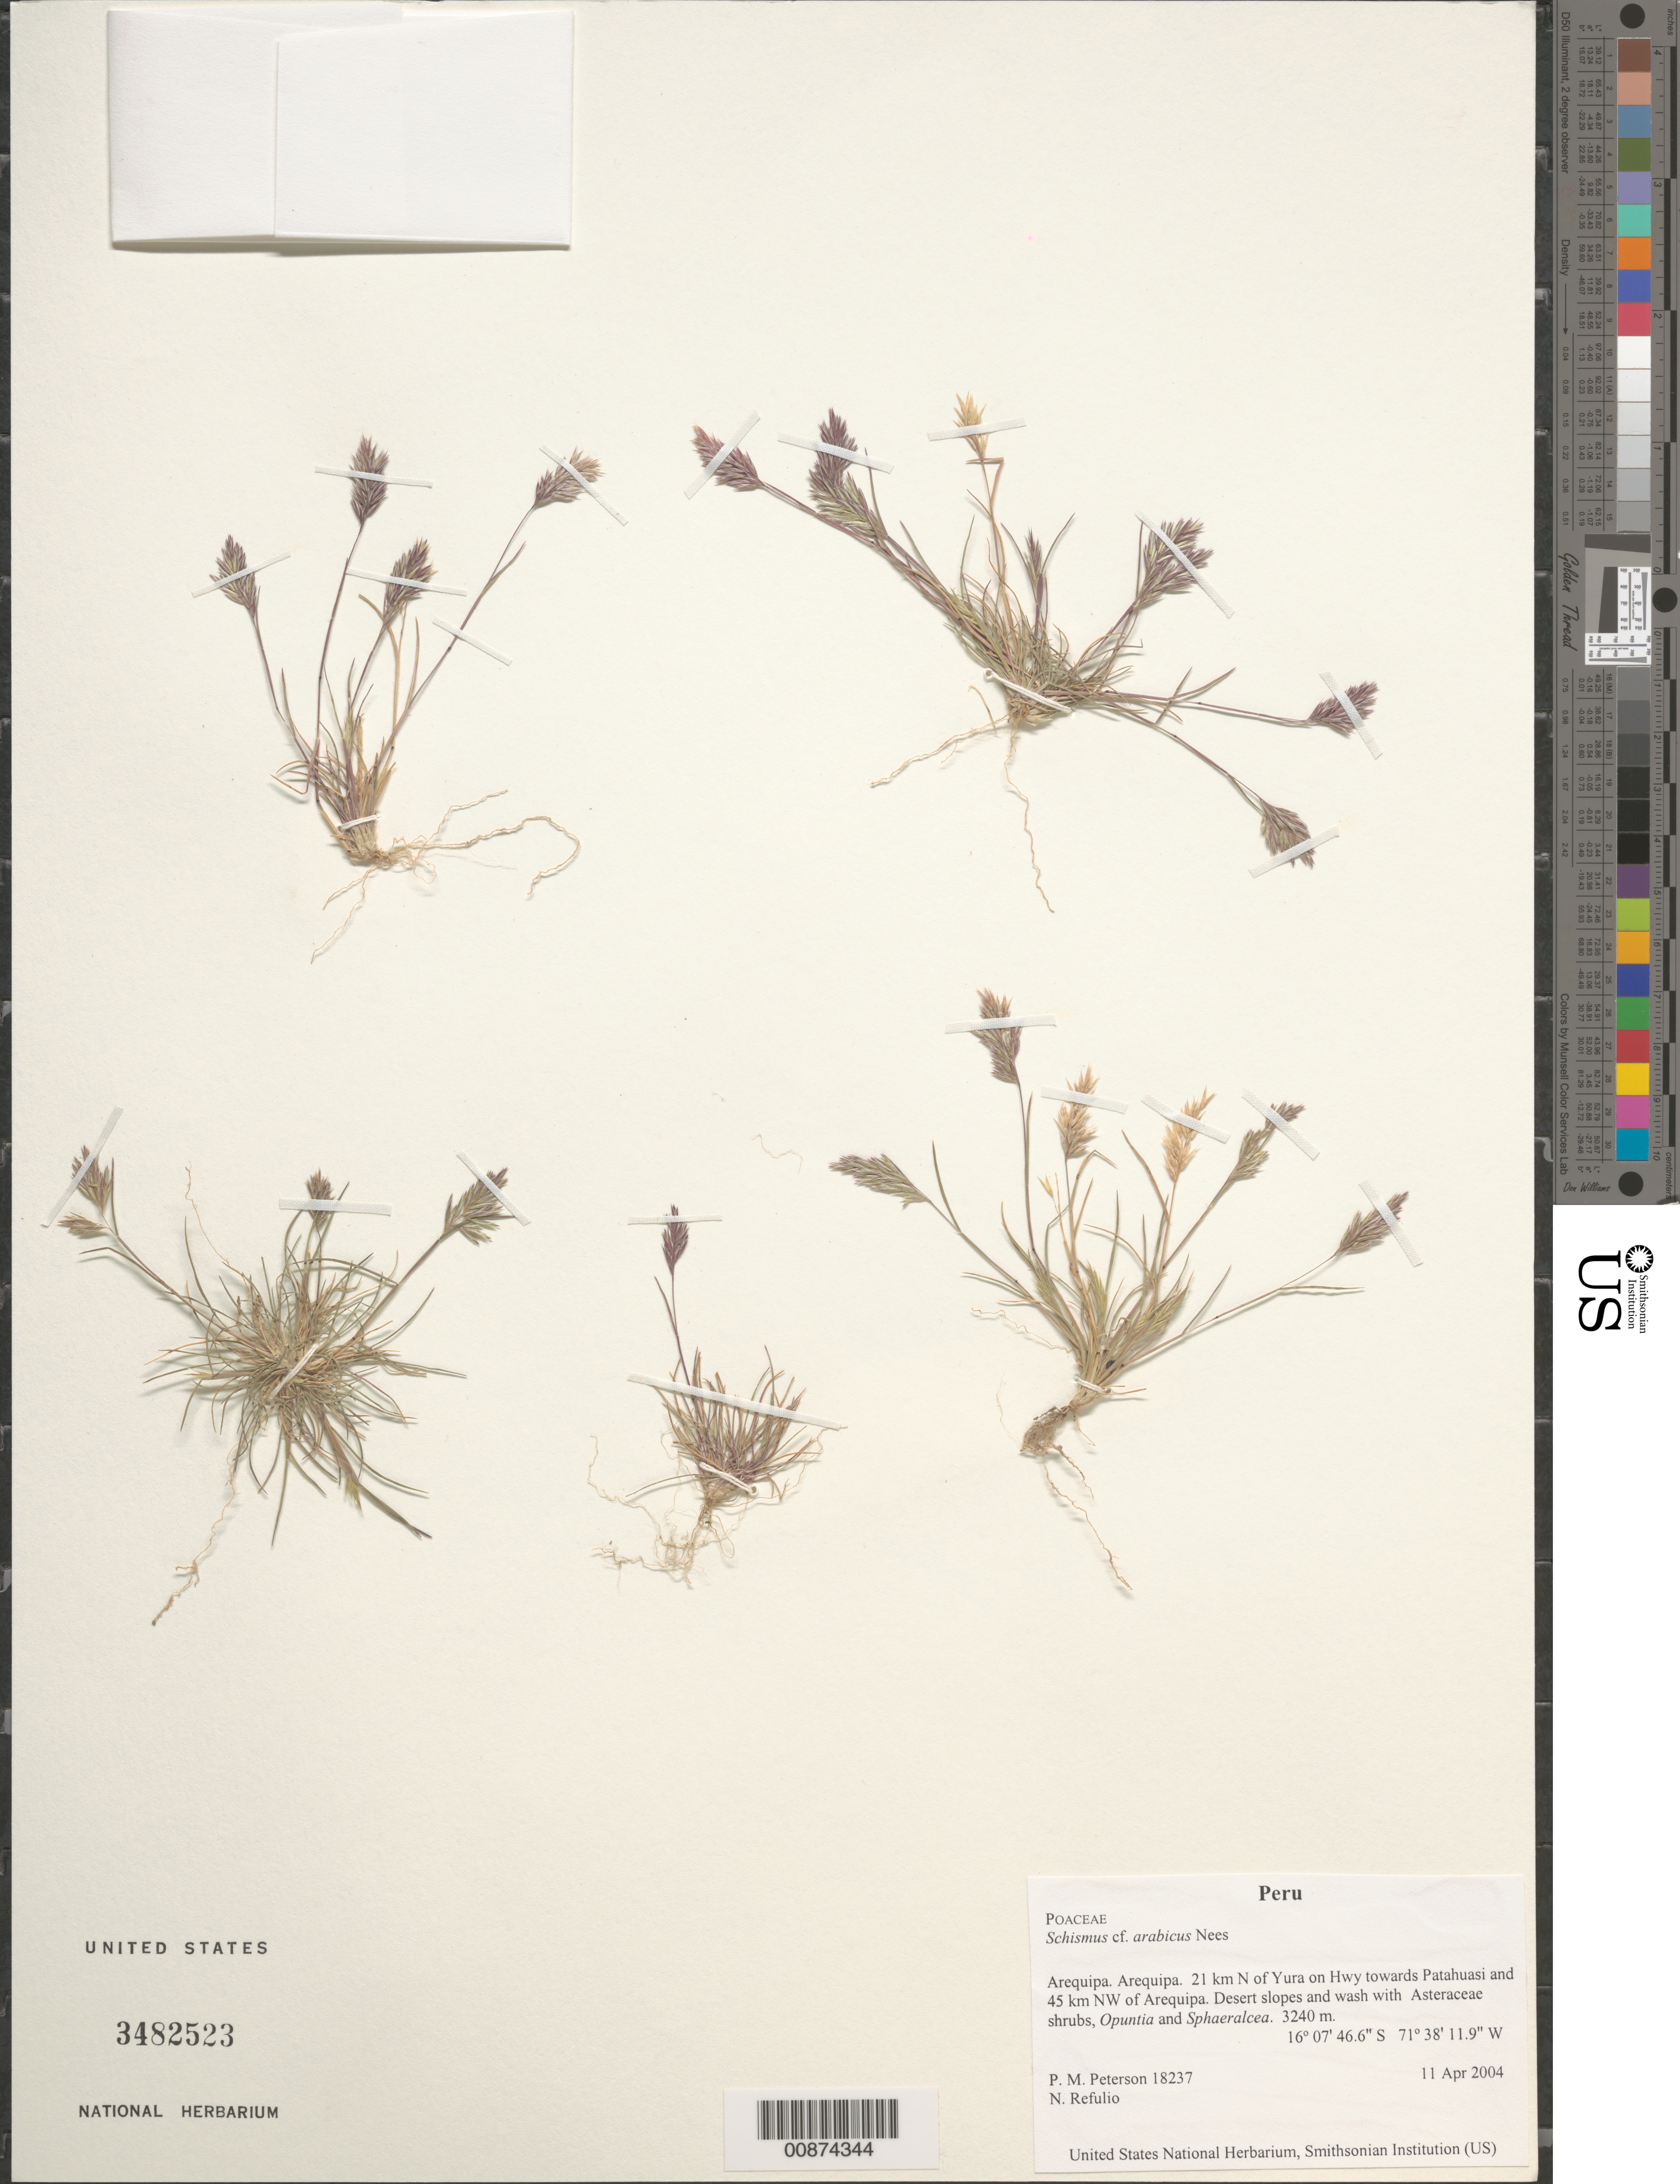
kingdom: Plantae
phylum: Tracheophyta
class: Liliopsida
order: Poales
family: Poaceae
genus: Schismus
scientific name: Schismus arabicus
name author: Nees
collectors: P. M. Peterson & N. Refulio-Rodríguez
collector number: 18237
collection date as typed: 11 Apr 2004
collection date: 2004-04-11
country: Peru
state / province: Arequipa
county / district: Arequipa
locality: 21 km N of Yura on Hwy towards Patahuasi and 45 km NW of Arequipa. Desert slopes and wash with Asteraceae shrubs, Opuntia and Sphaeralcea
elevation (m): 3240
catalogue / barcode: US 3482523